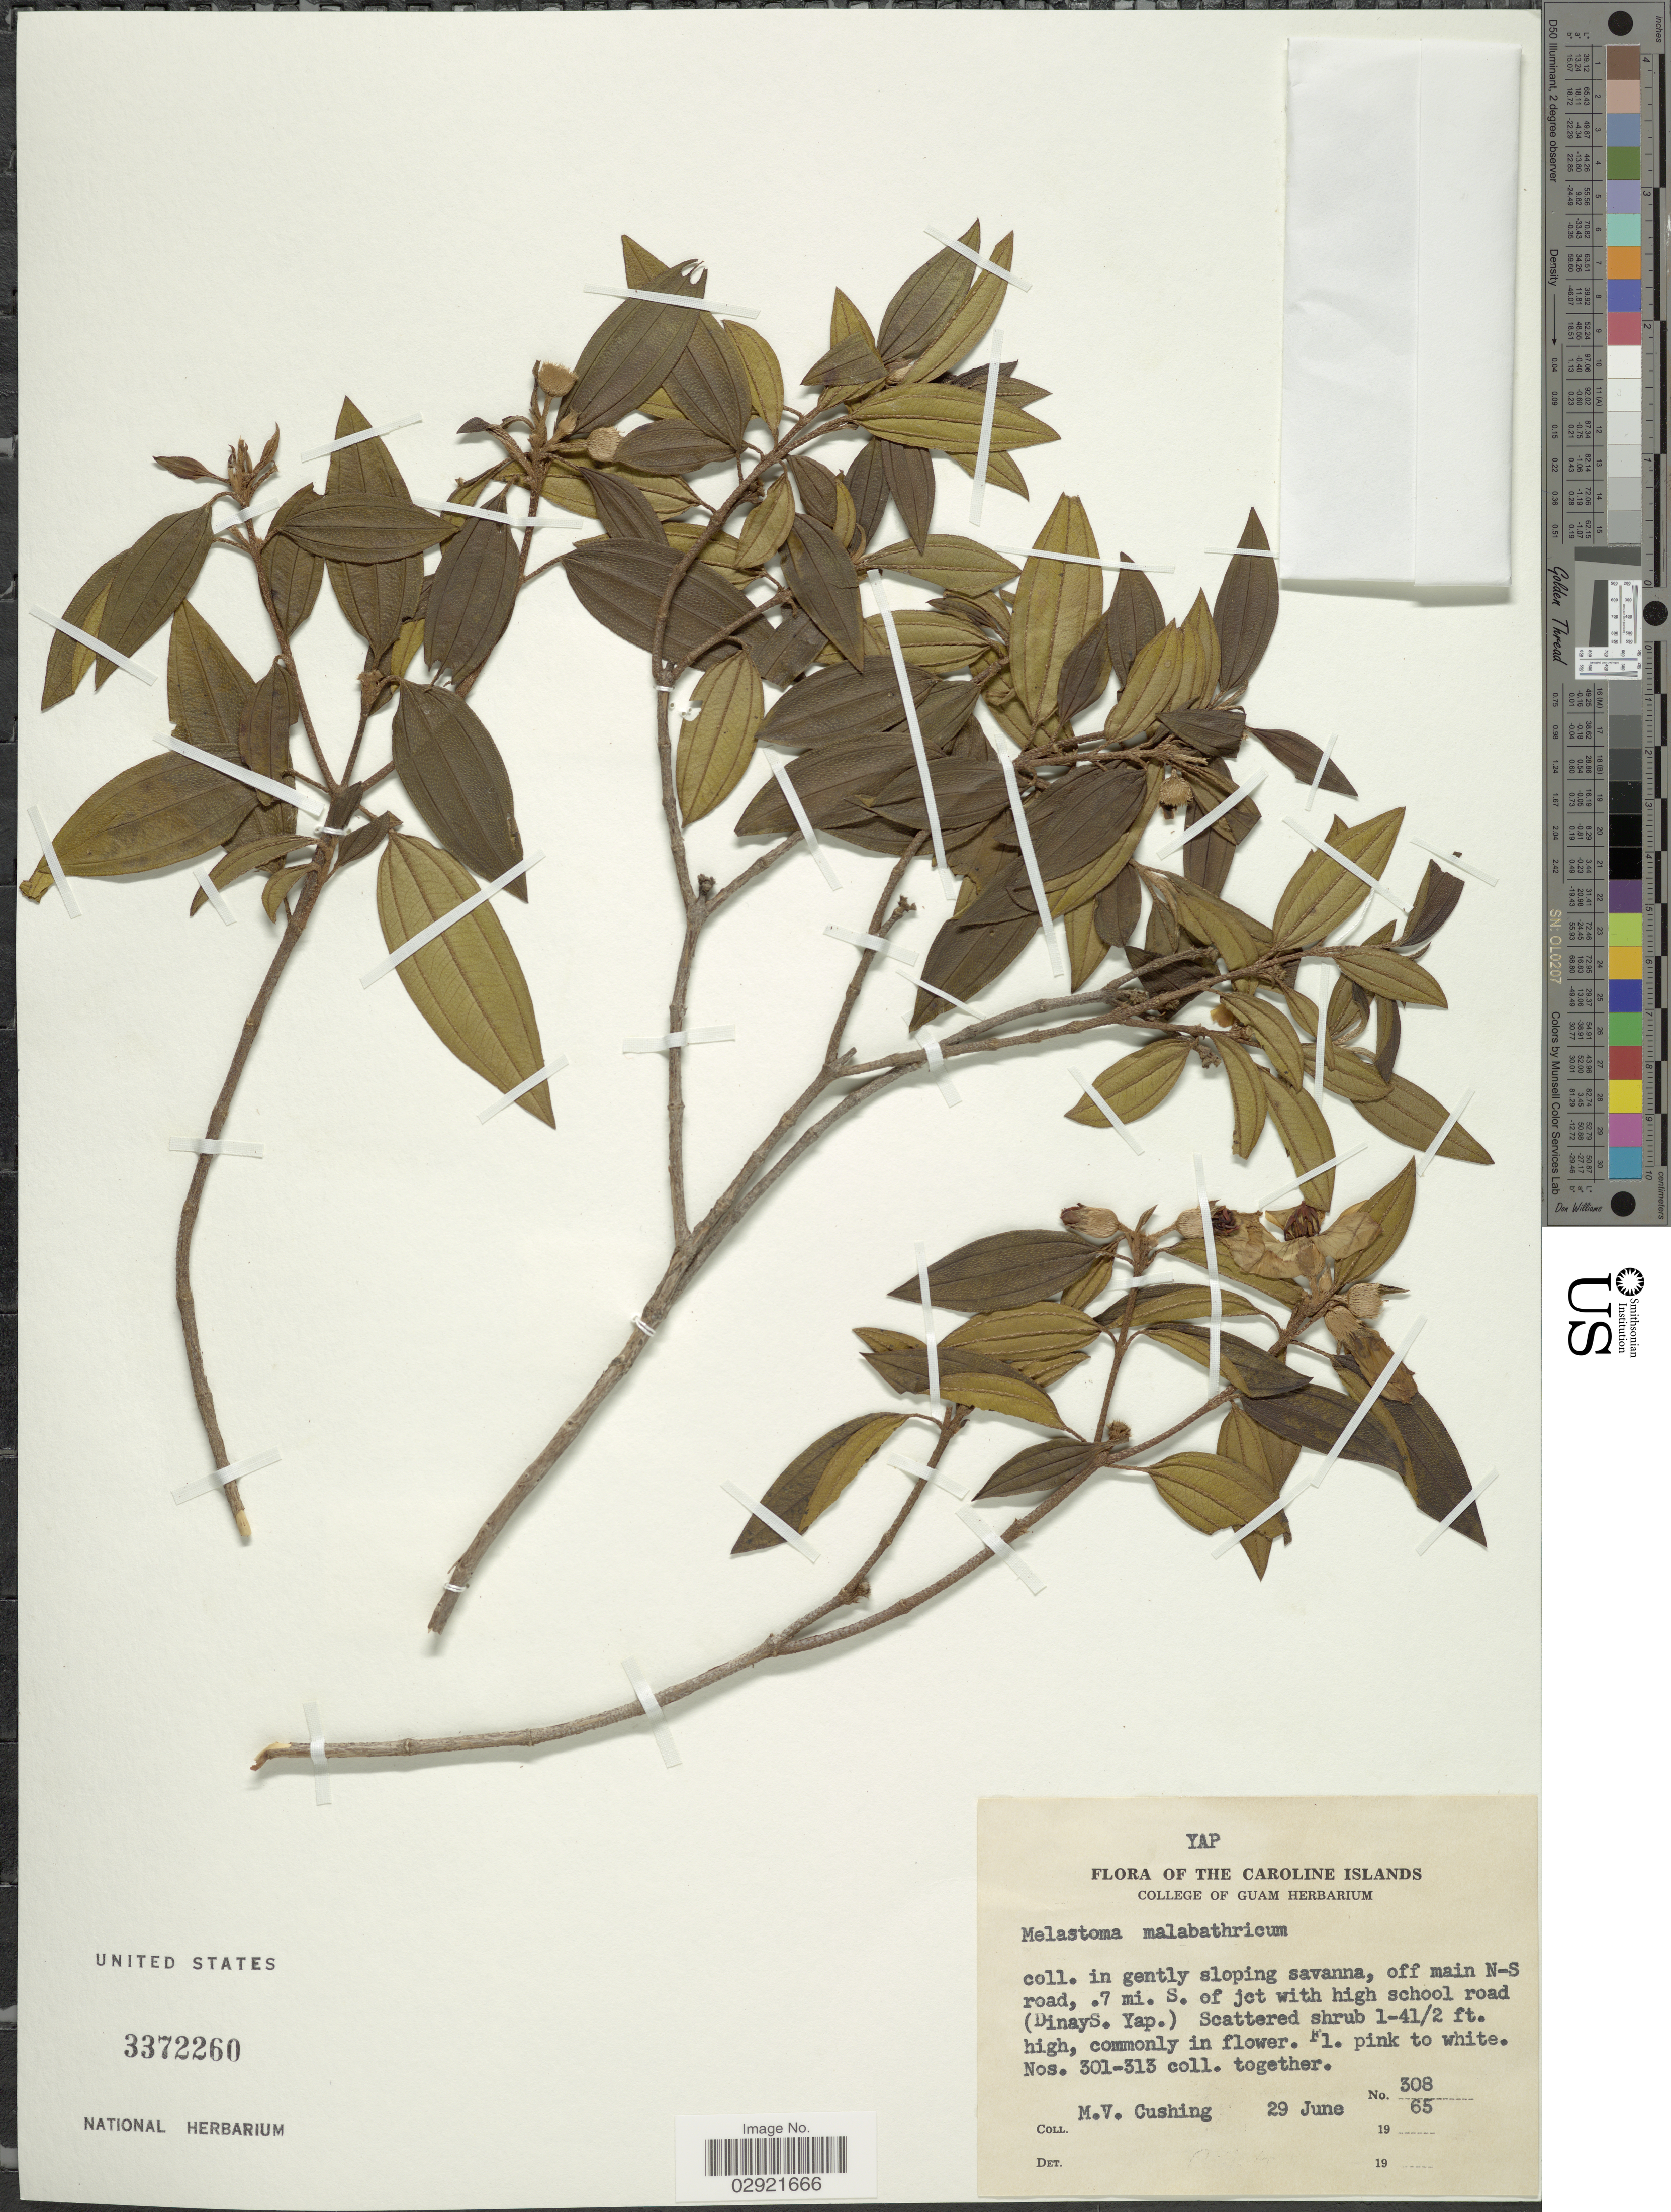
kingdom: Plantae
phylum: Tracheophyta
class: Magnoliopsida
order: Myrtales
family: Melastomataceae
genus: Melastoma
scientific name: Melastoma malabathricum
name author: L.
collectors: M. V. Cushing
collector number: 308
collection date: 1965-06-29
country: Micronesia, Federated States of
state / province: Yap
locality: Caroline Islands. Off main N-S road, 7 mi. S. of jct with high school road (Dinay S. Yap).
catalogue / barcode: US 3372260